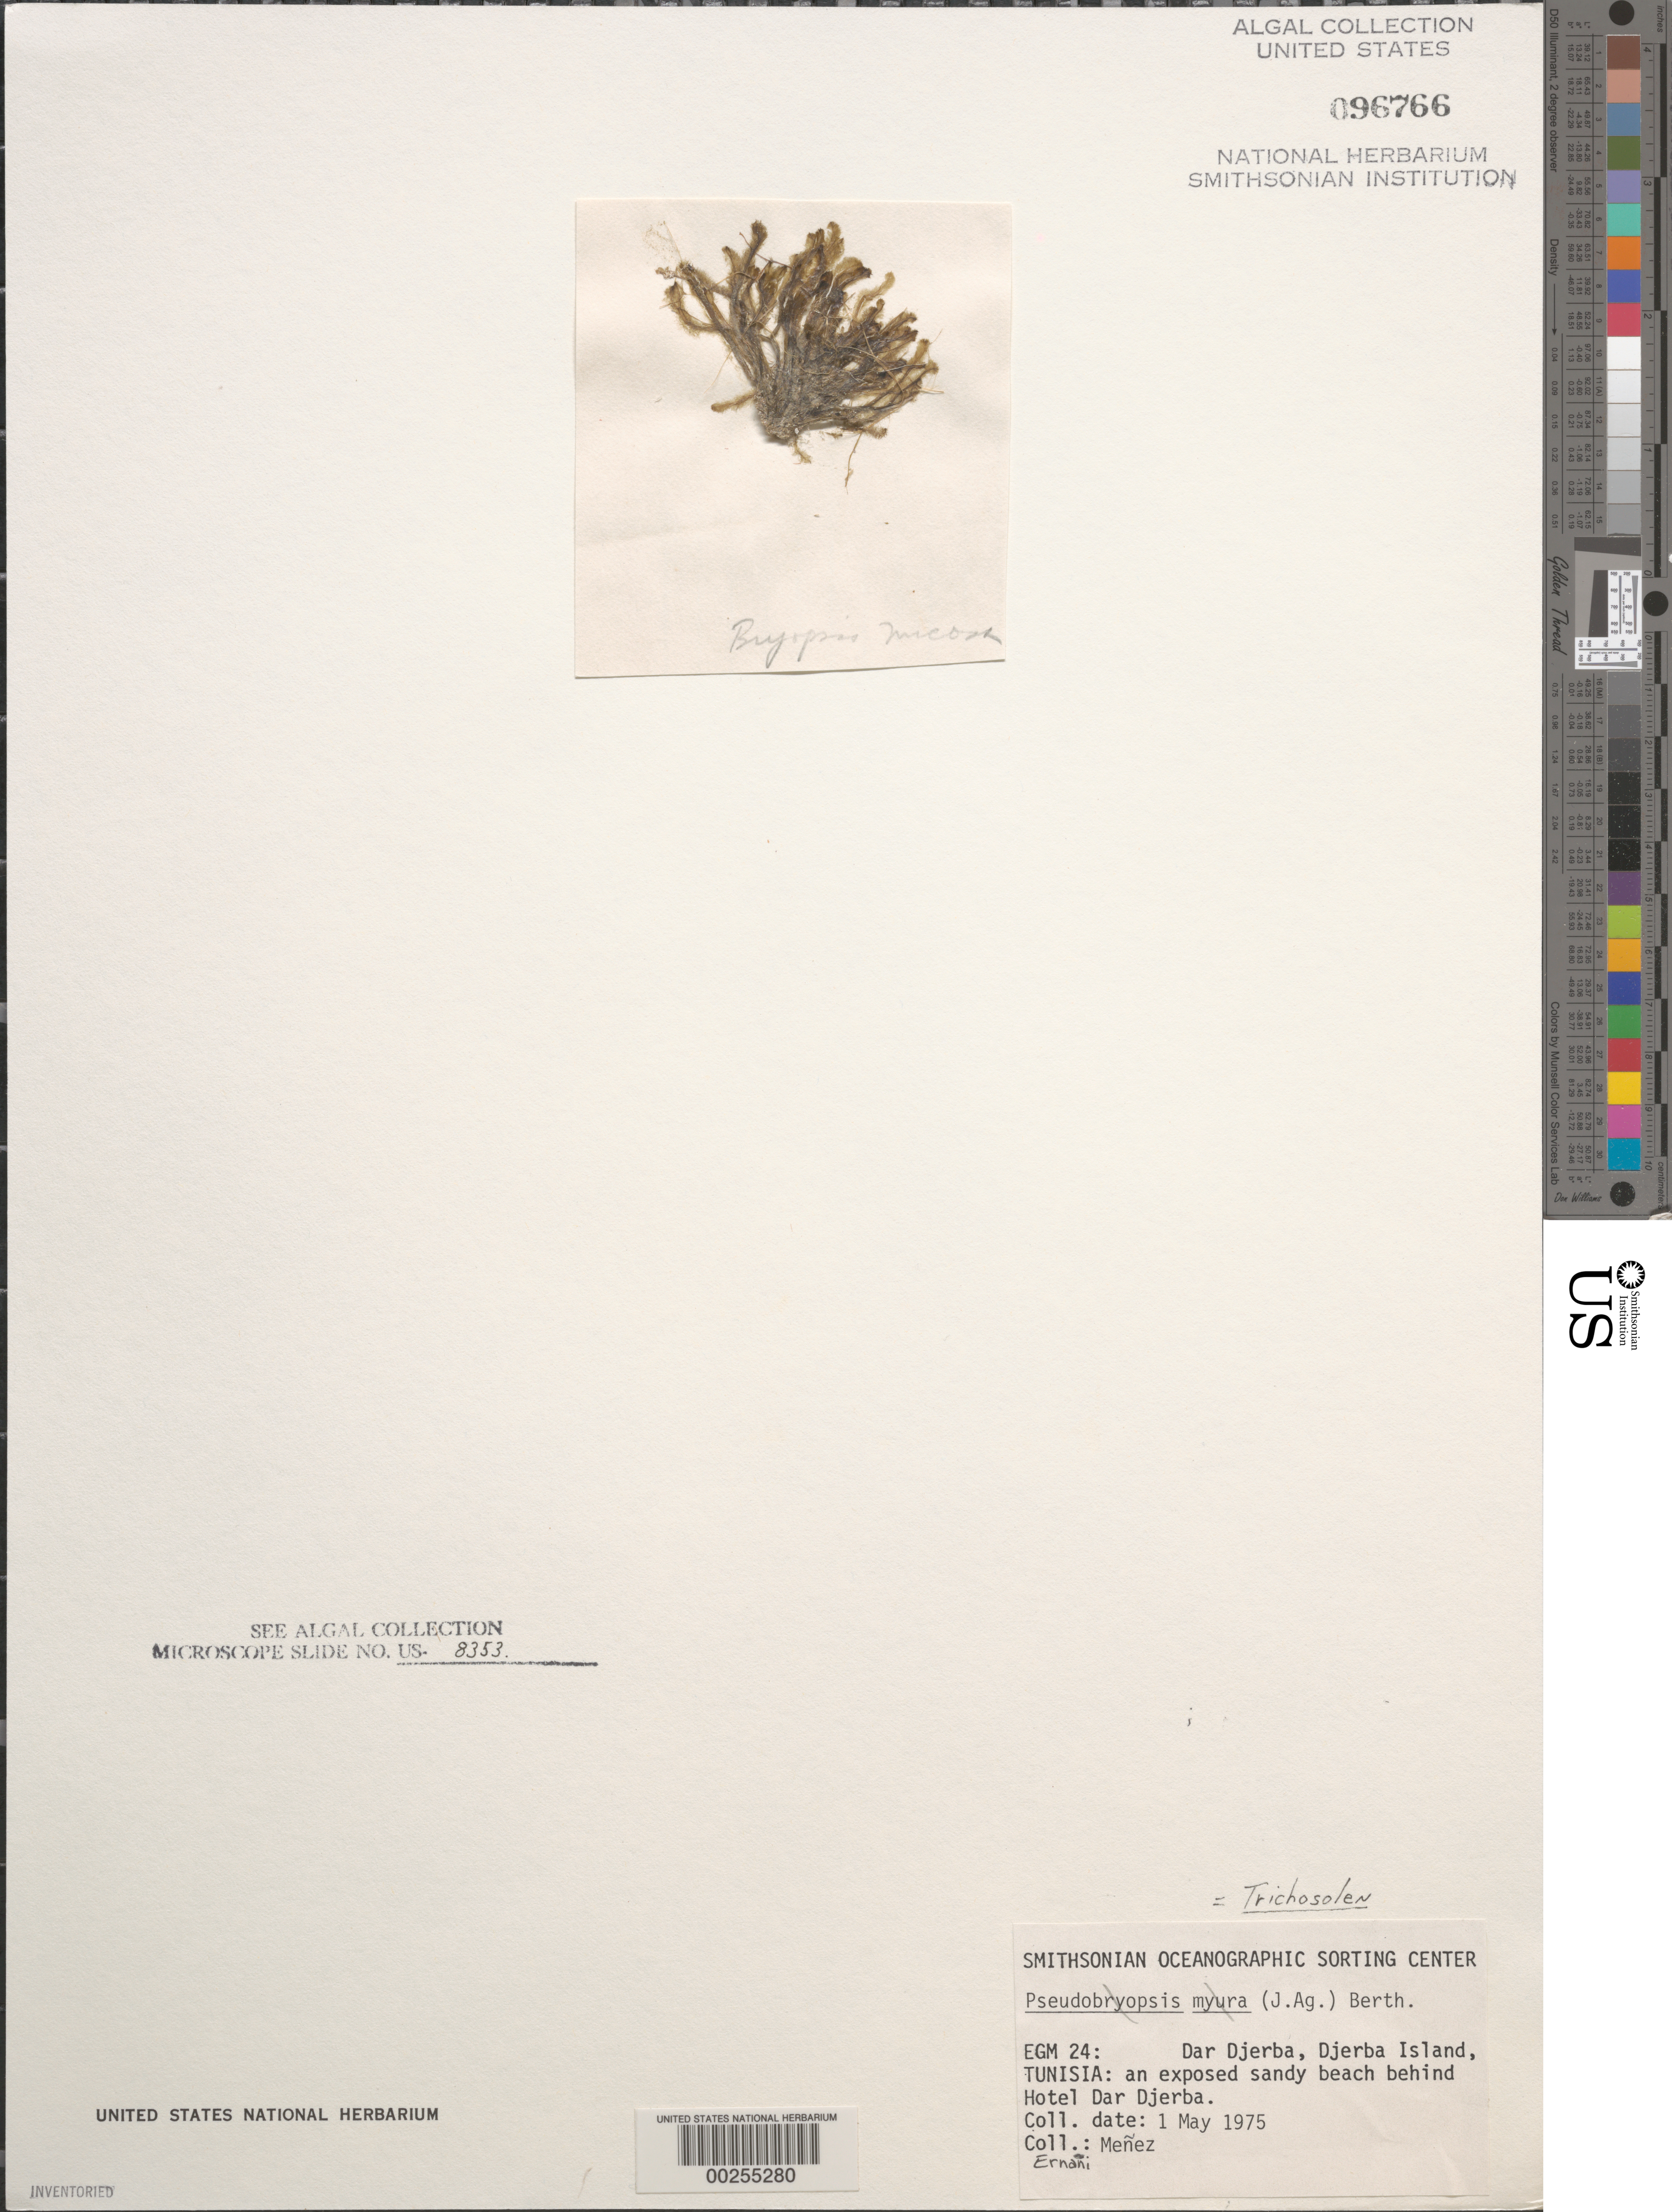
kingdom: Plantae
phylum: Chlorophyta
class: Ulvophyceae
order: Bryopsidales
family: Bryopsidaceae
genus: Trichosolen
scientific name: Trichosolen sp.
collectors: Meñez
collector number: EGM 24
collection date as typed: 01 May 1975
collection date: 1975-05-01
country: Tunisia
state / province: Medenine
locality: Dar djerba, djerba island, hotel dar djerba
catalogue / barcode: US 96766